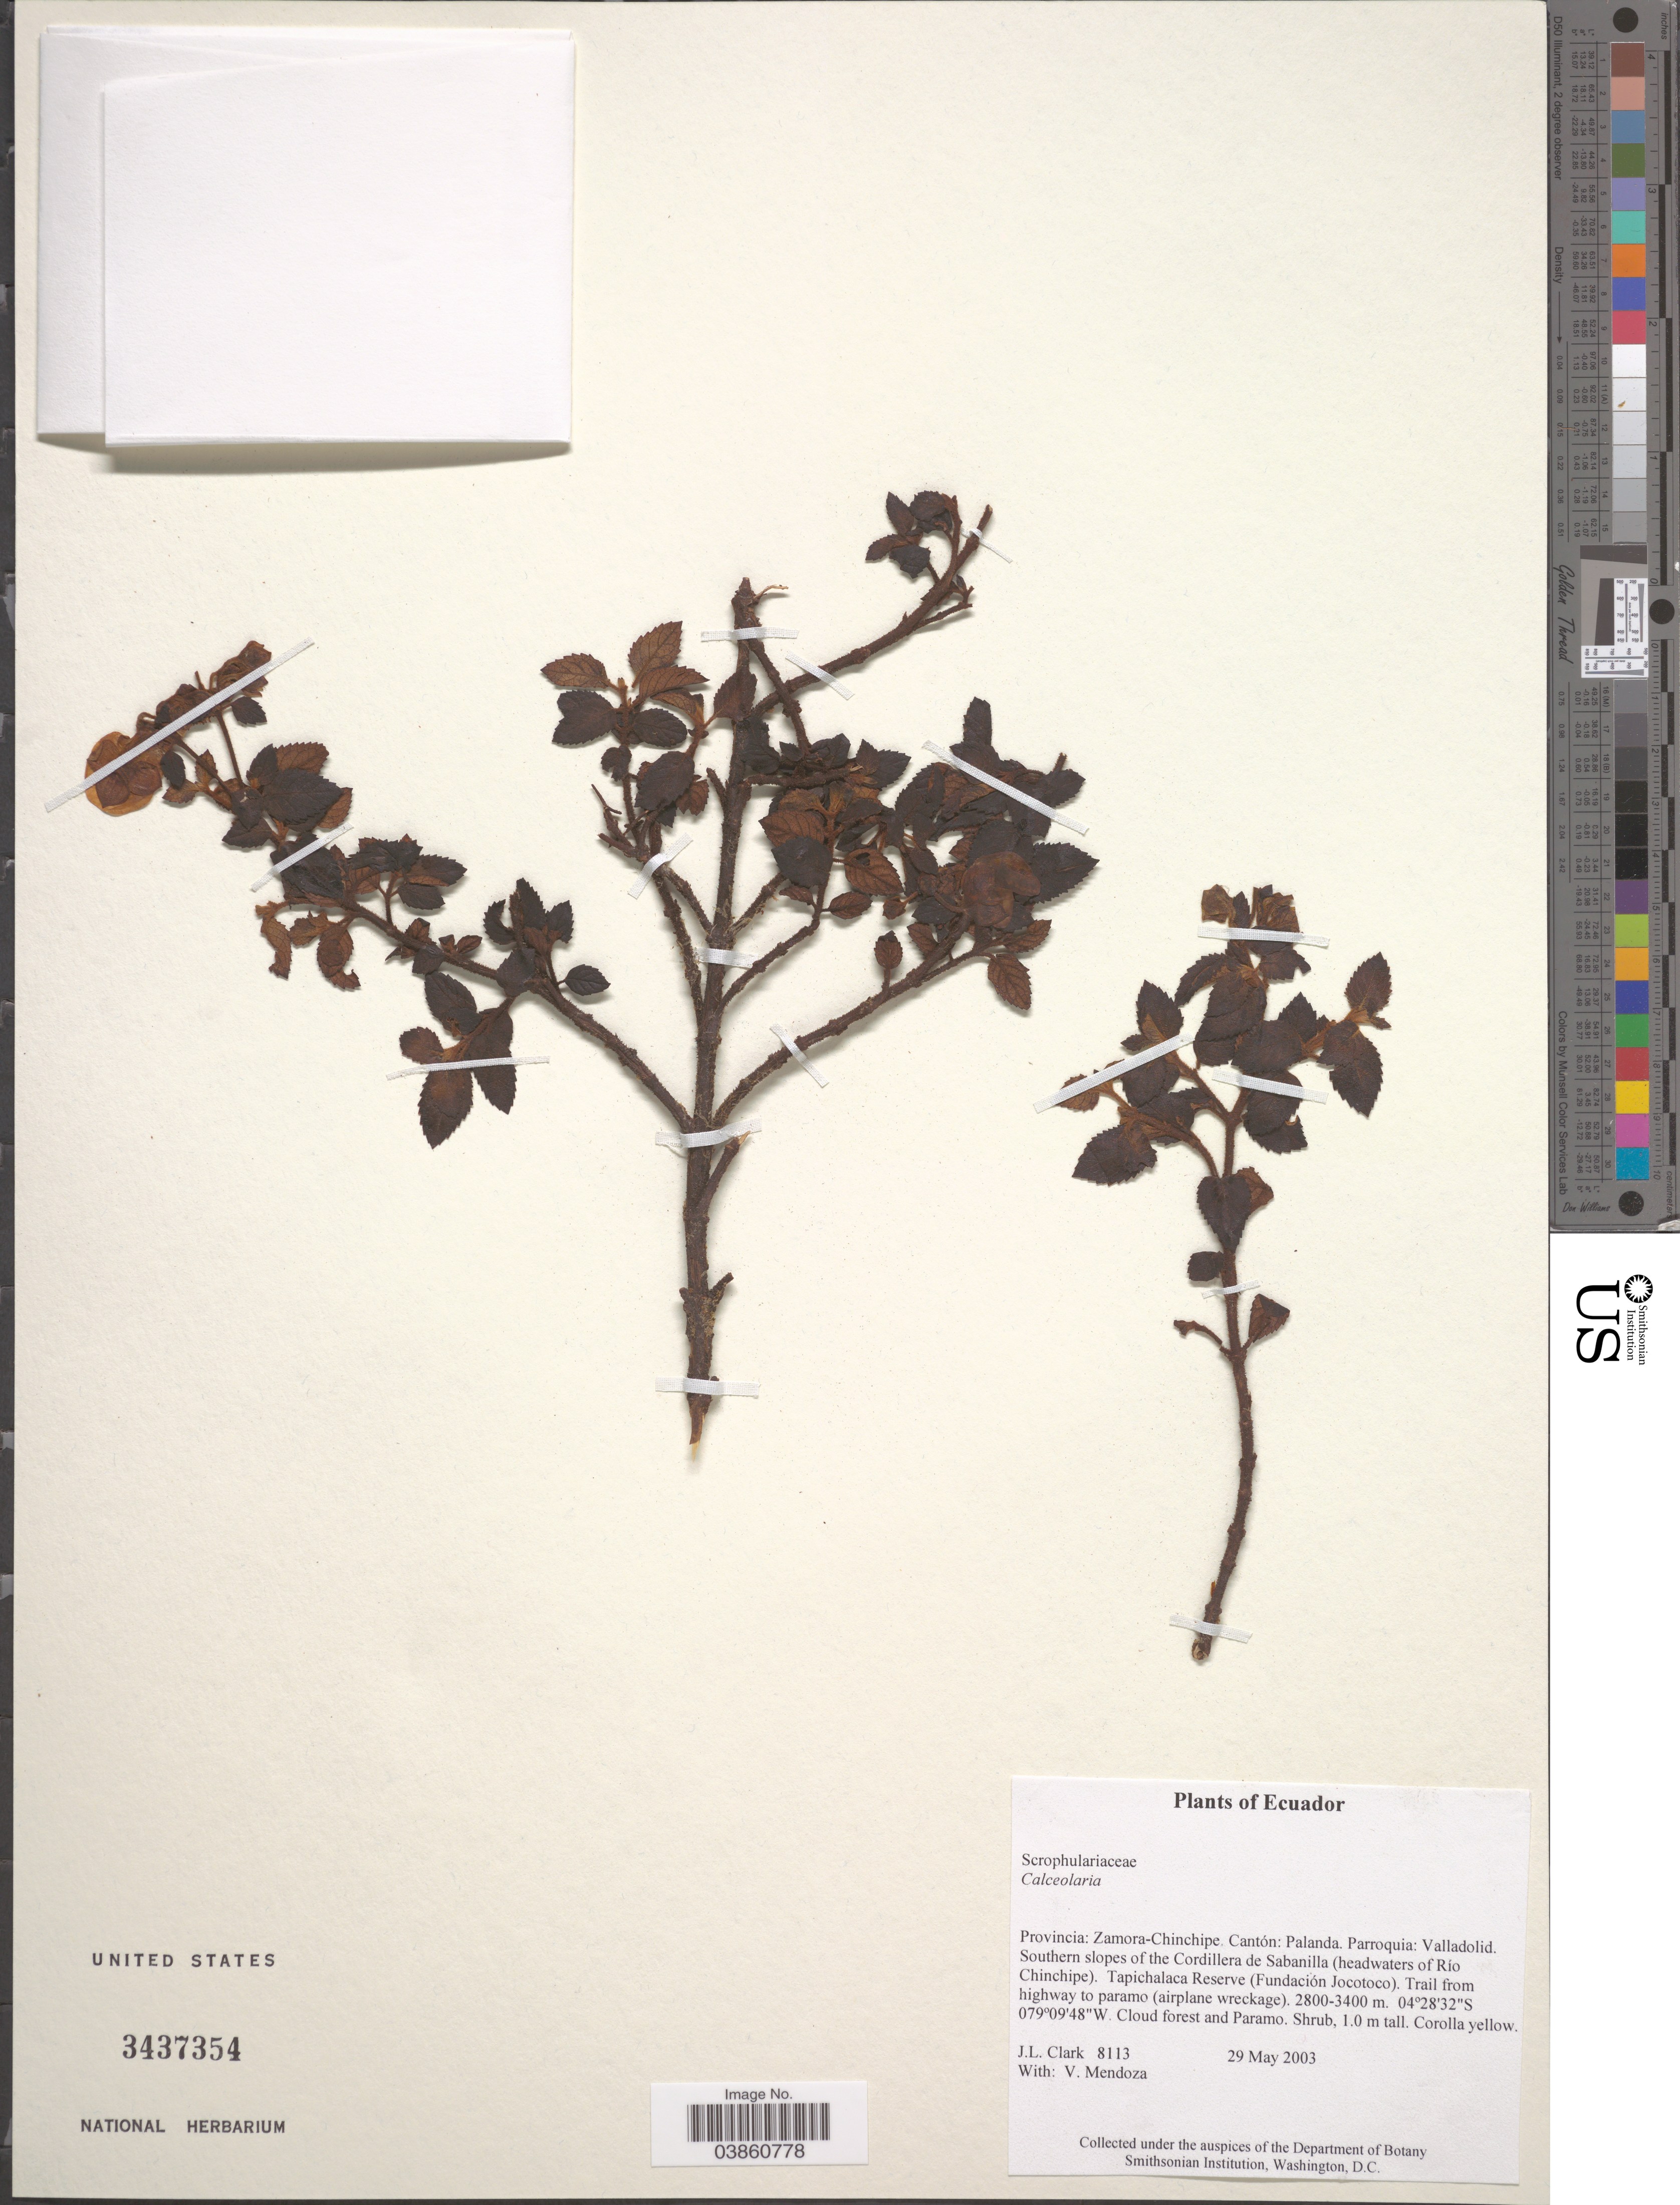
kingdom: Plantae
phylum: Tracheophyta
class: Magnoliopsida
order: Lamiales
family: Calceolariaceae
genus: Calceolaria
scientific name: Calceolaria sp.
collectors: J. L. Clark & V. Mendoza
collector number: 8113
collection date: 2003-05-29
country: Ecuador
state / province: Zamora-Chinchipe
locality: Cantón: Palanda. Parroquia: Valladolid. Southern slopes of the Cordillera de Sabanilla (headwaters of Río Chinchipe). Tapichalaca Reserve (Fundación Jocotoco). Trail from highway to paramo (airplane wreckage).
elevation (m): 2800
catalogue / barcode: US 3437354